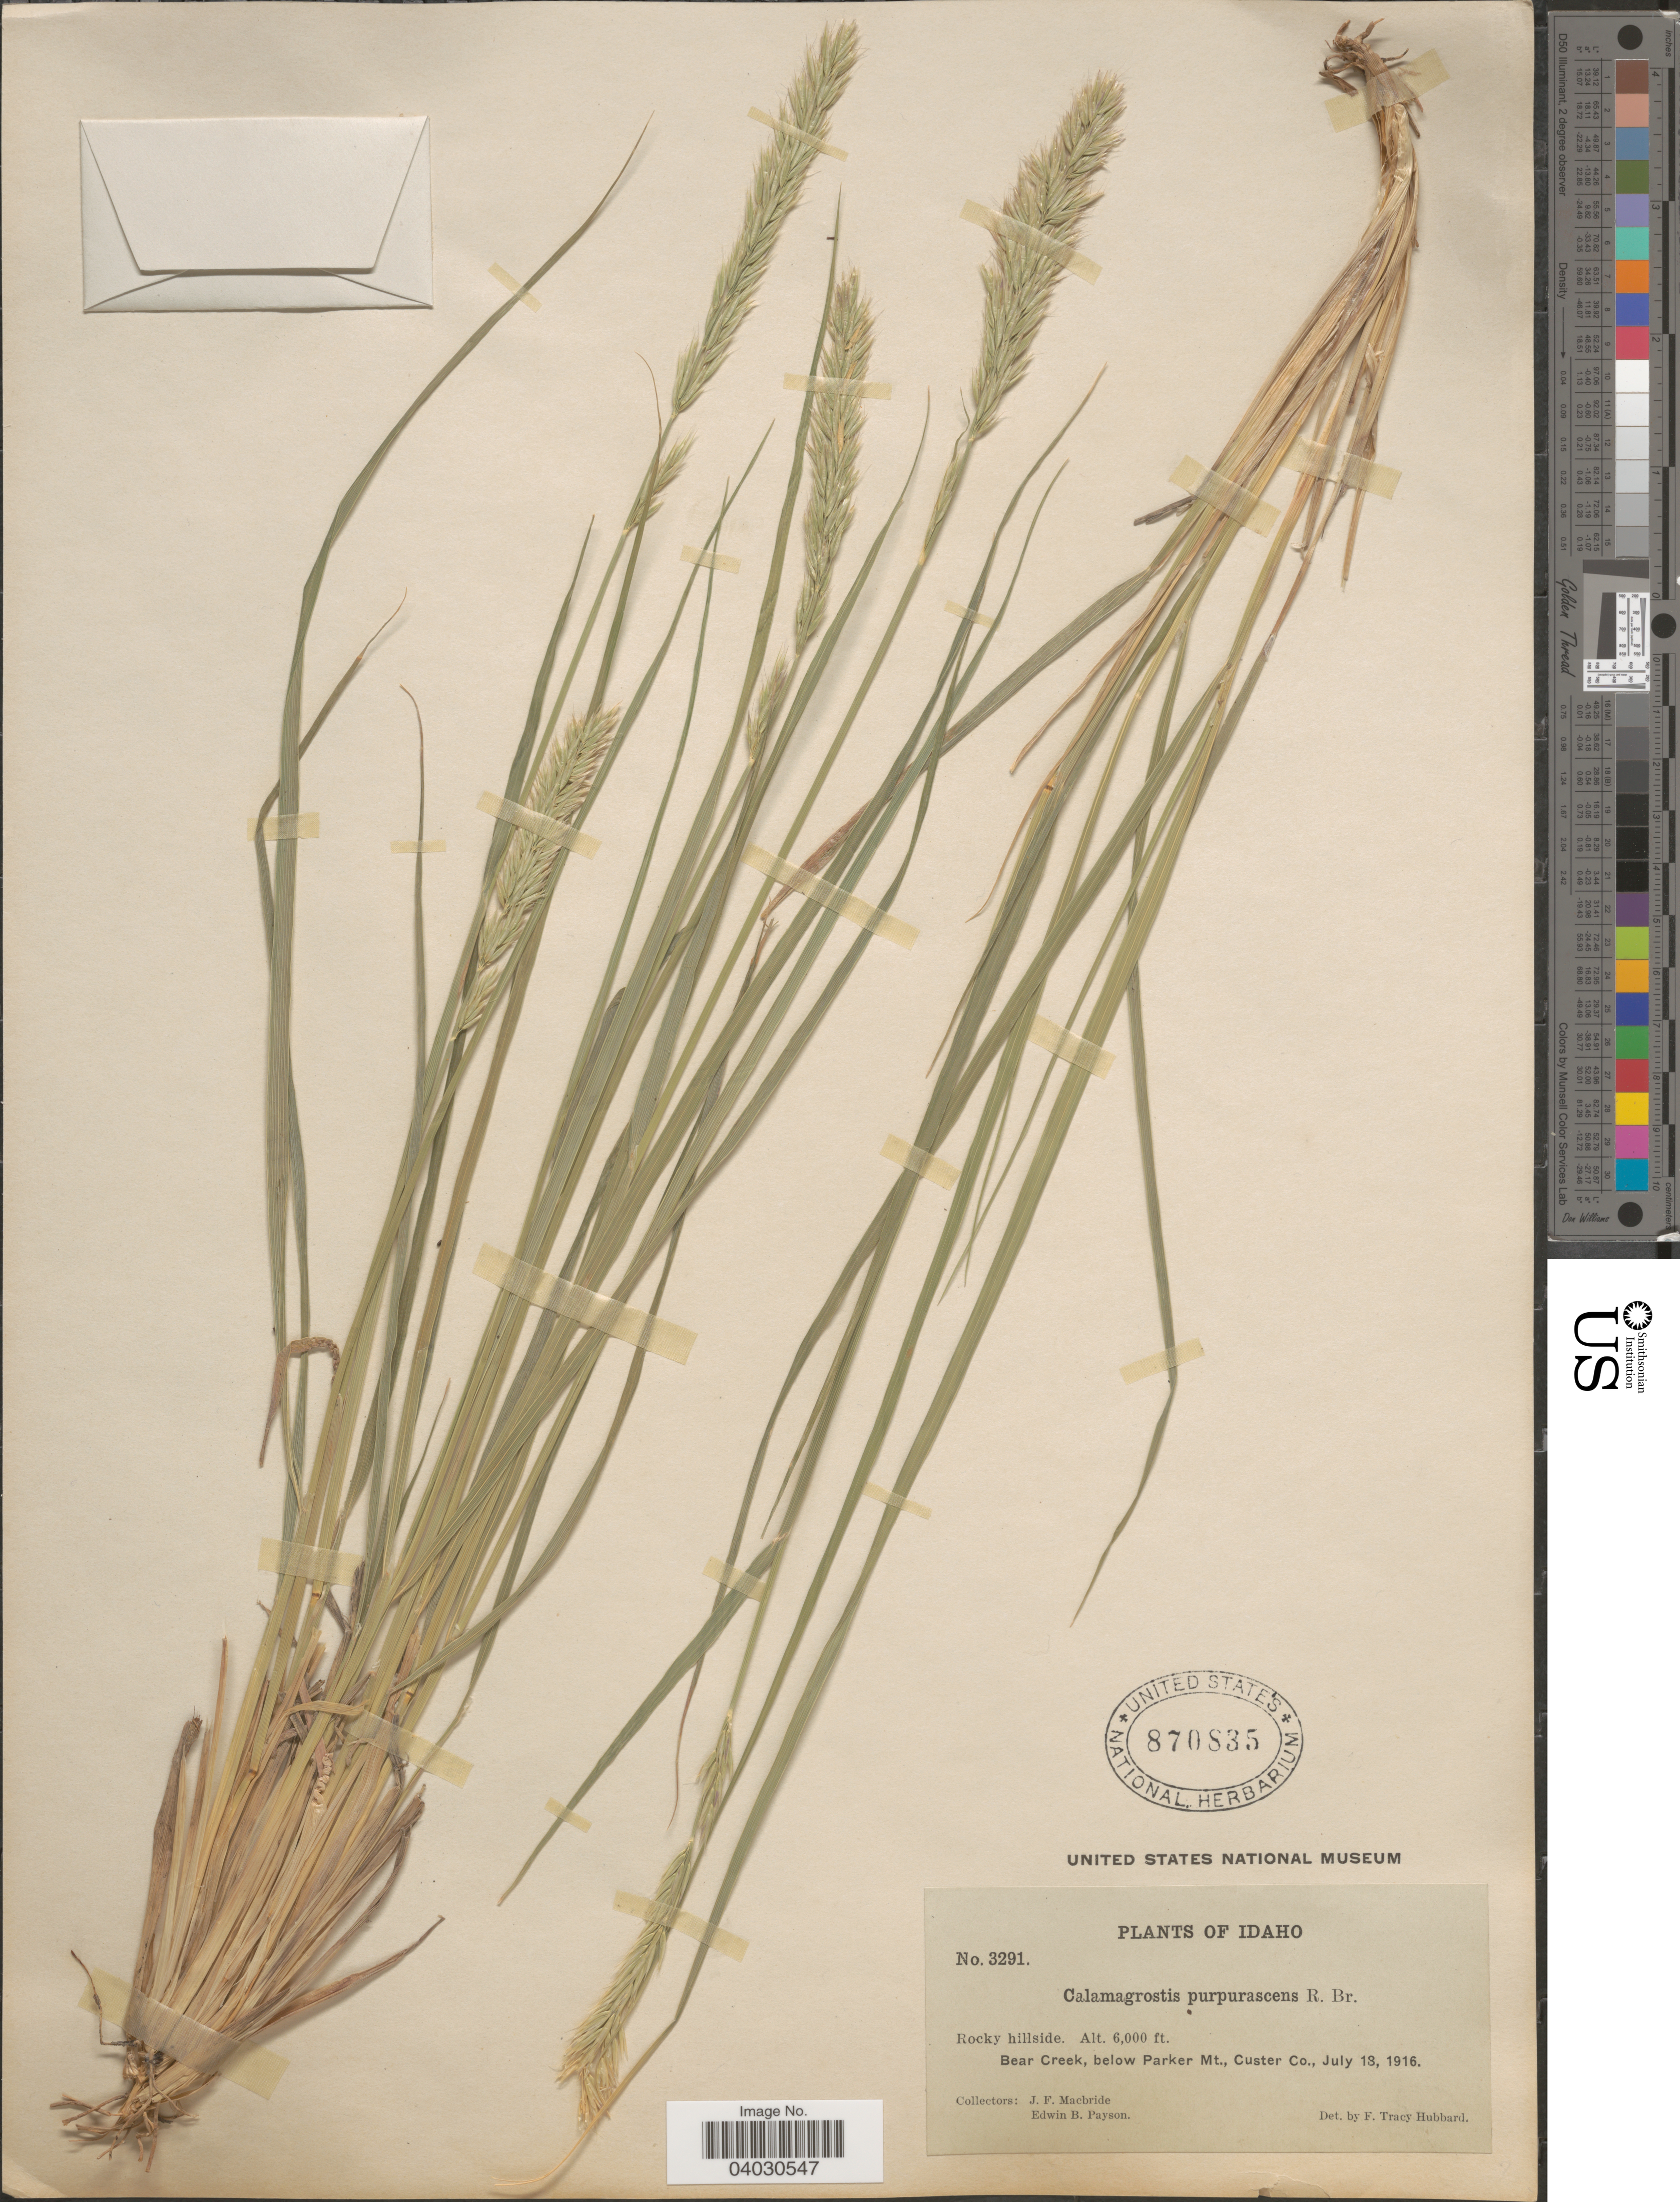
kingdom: Plantae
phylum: Tracheophyta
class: Liliopsida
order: Poales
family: Poaceae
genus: Calamagrostis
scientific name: Calamagrostis purpurascens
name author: R. Br.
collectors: J. F. Macbride & E. B. Payson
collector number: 3291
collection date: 1916-07-18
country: United States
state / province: Idaho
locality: Bear Creek, below Parker Mt., Custer Co.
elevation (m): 1829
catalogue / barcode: US 870835